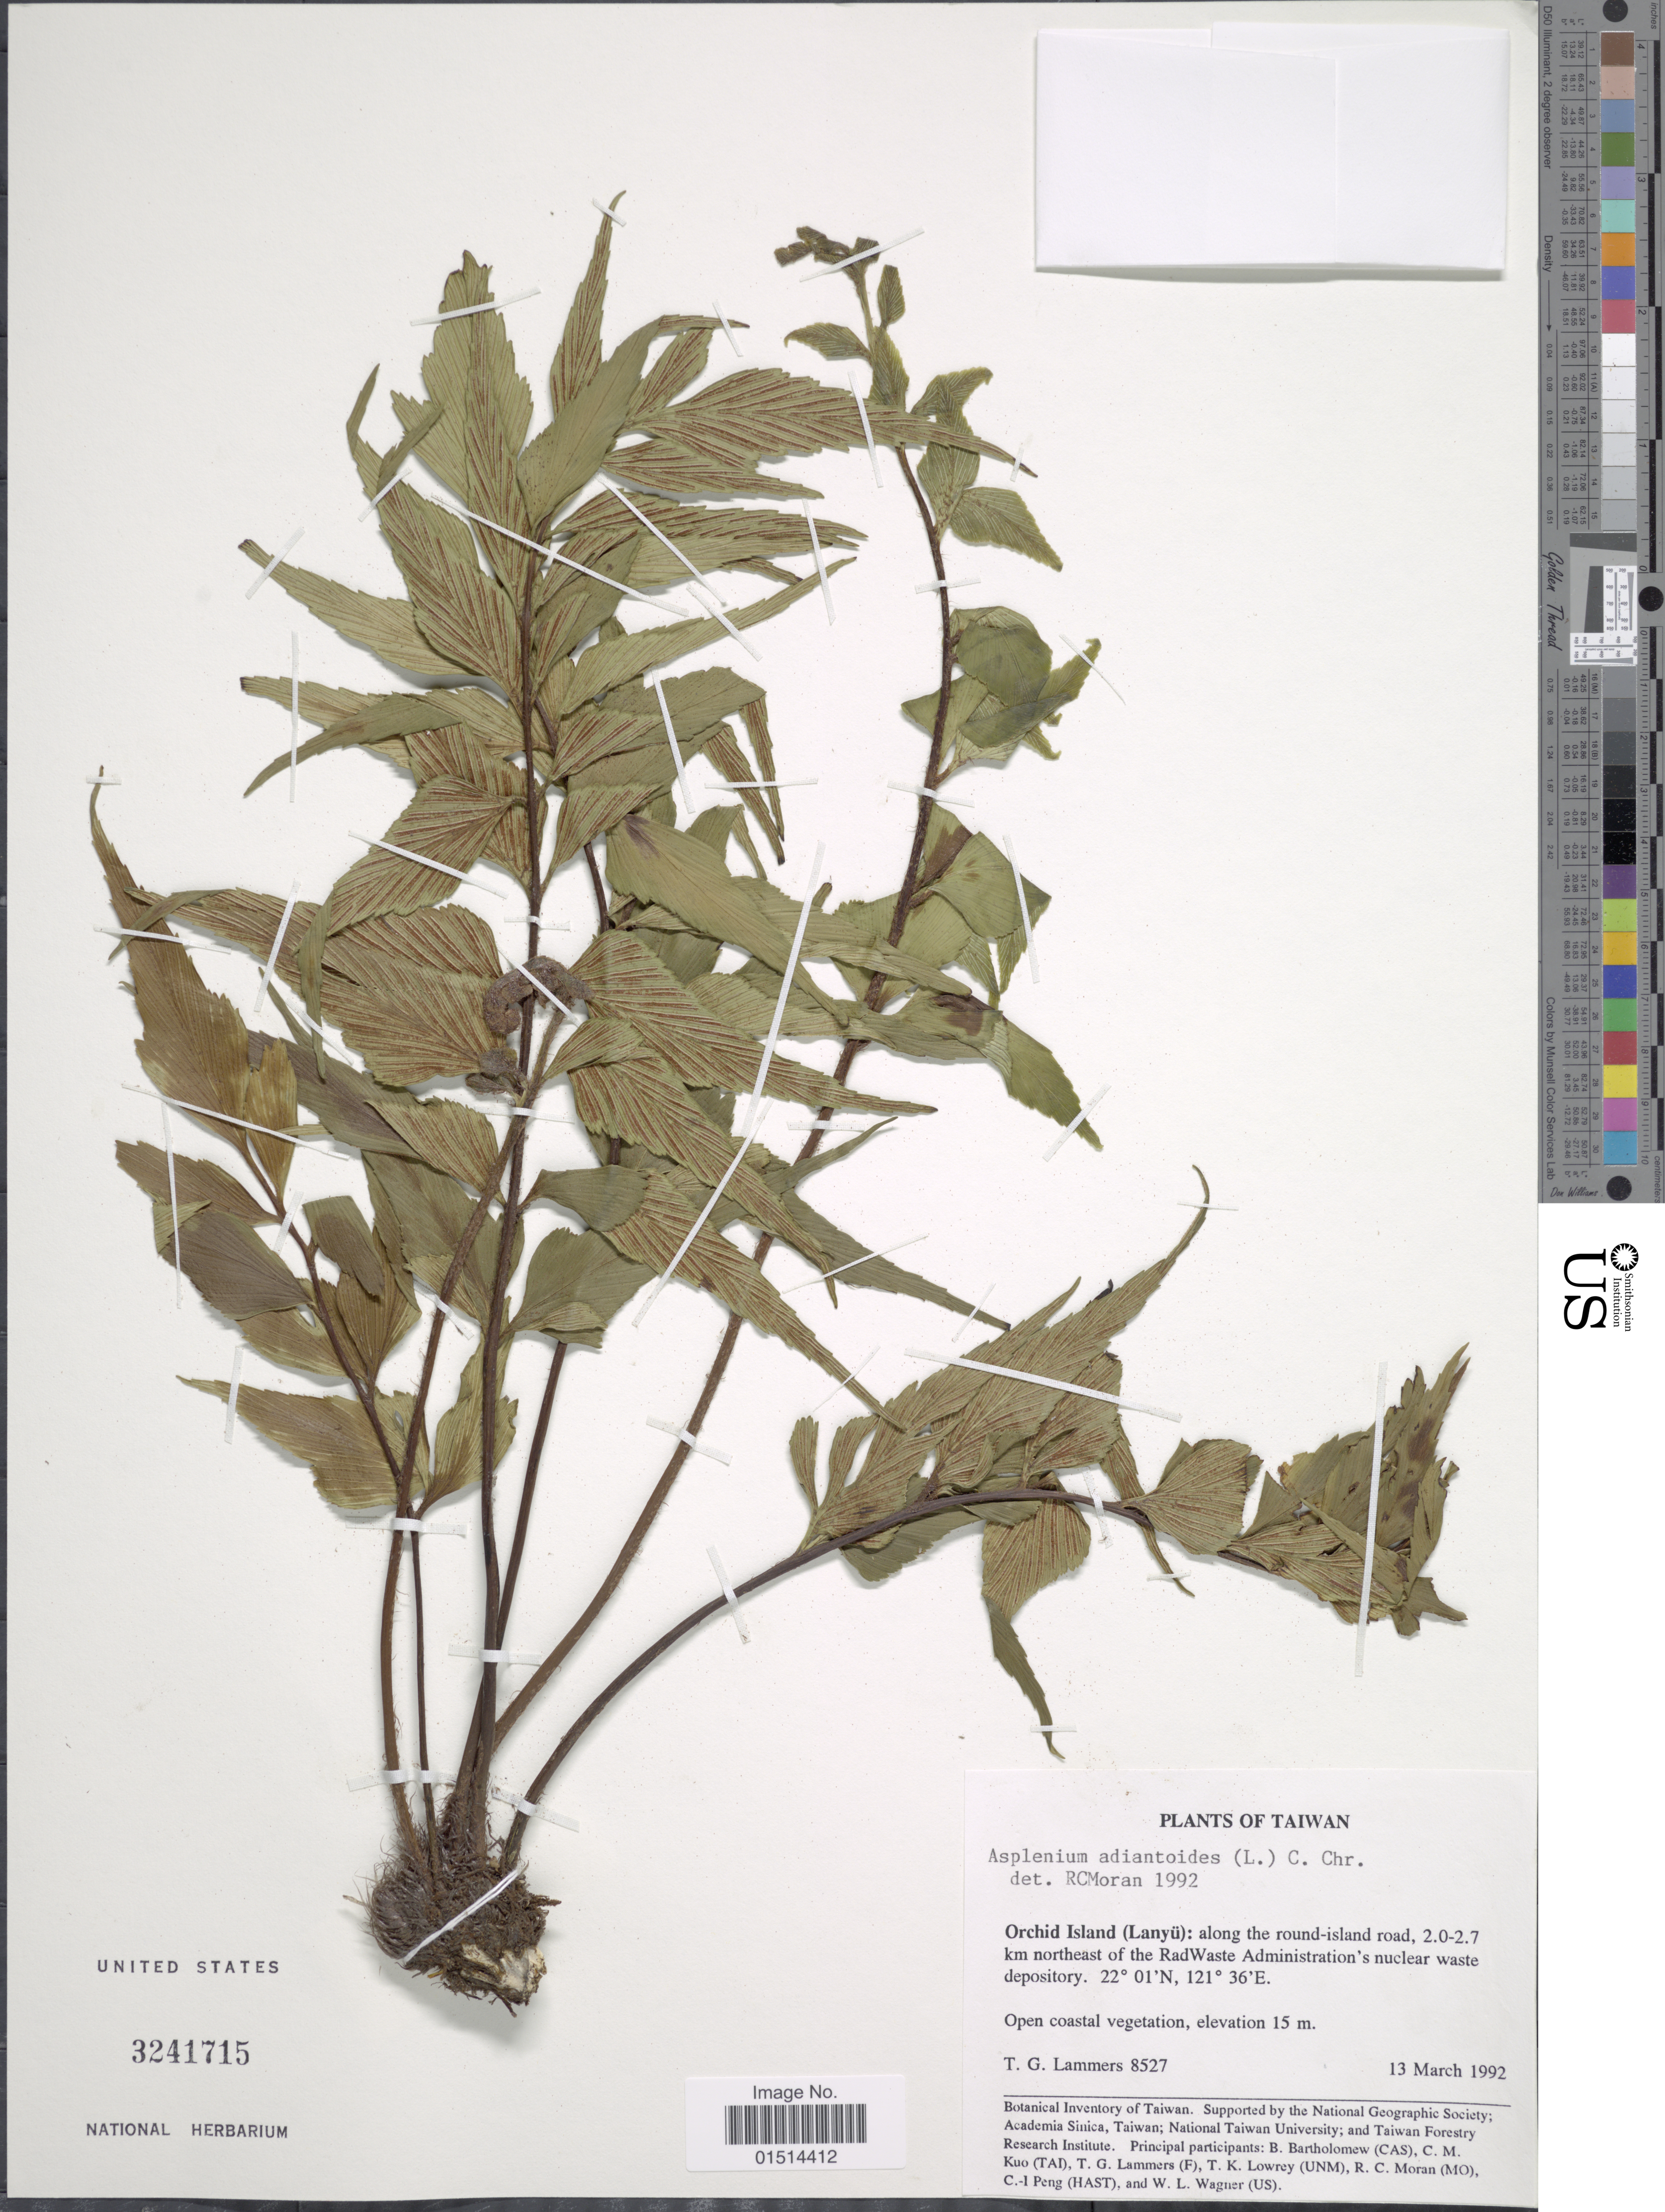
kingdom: Plantae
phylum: Tracheophyta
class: Polypodiopsida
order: Polypodiales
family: Aspleniaceae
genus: Asplenium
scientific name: Asplenium adiantoides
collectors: T. Lammers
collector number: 8527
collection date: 1991-03-13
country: Taiwan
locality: Taiwan, Orchid Island ( Lanyu): along the round-island road, 2.0-2.7 km northeast of the Radwaste Administration's nuclear waste depository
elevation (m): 15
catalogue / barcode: US 3241715